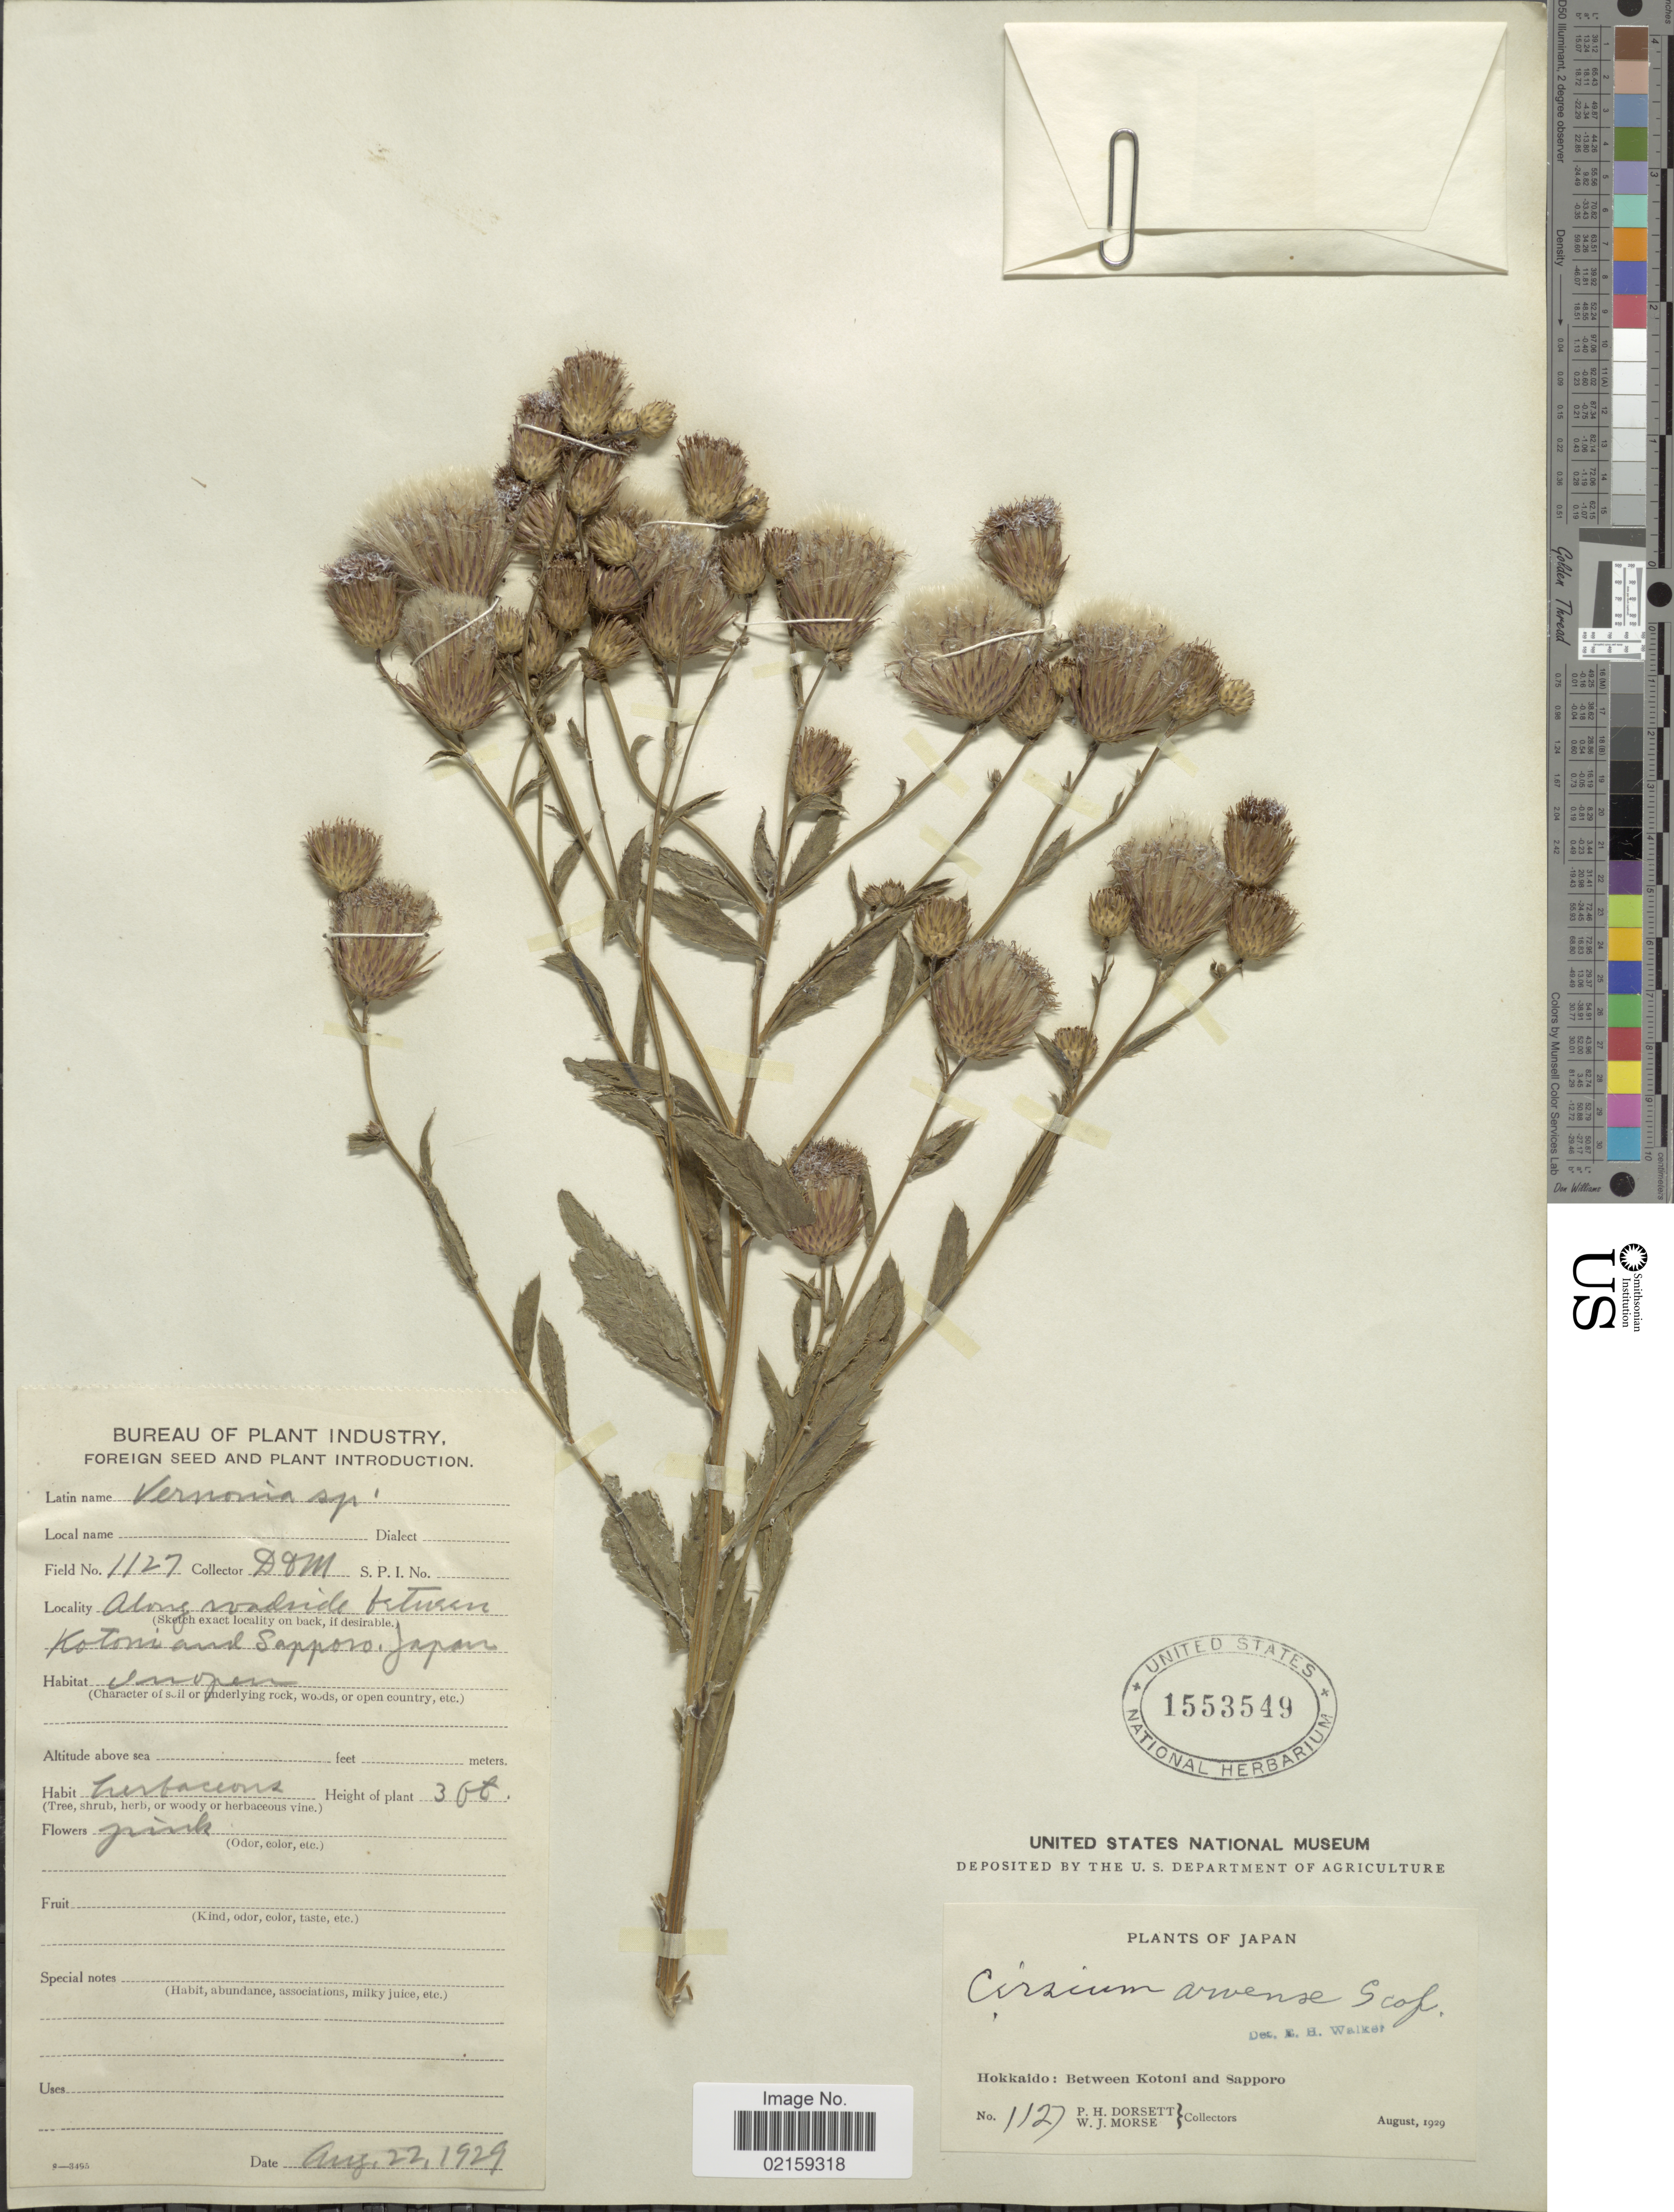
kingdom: Plantae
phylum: Tracheophyta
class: Magnoliopsida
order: Asterales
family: Asteraceae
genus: Cirsium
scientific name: Cirsium arvense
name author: (L.) Scop.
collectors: P. H. Dorsett & W. J. Morse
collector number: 1127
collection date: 1929-08-22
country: Japan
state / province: Hokkaidō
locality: Hokkaido: along roadside between Kotoni and Sapporo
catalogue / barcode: US 1553549